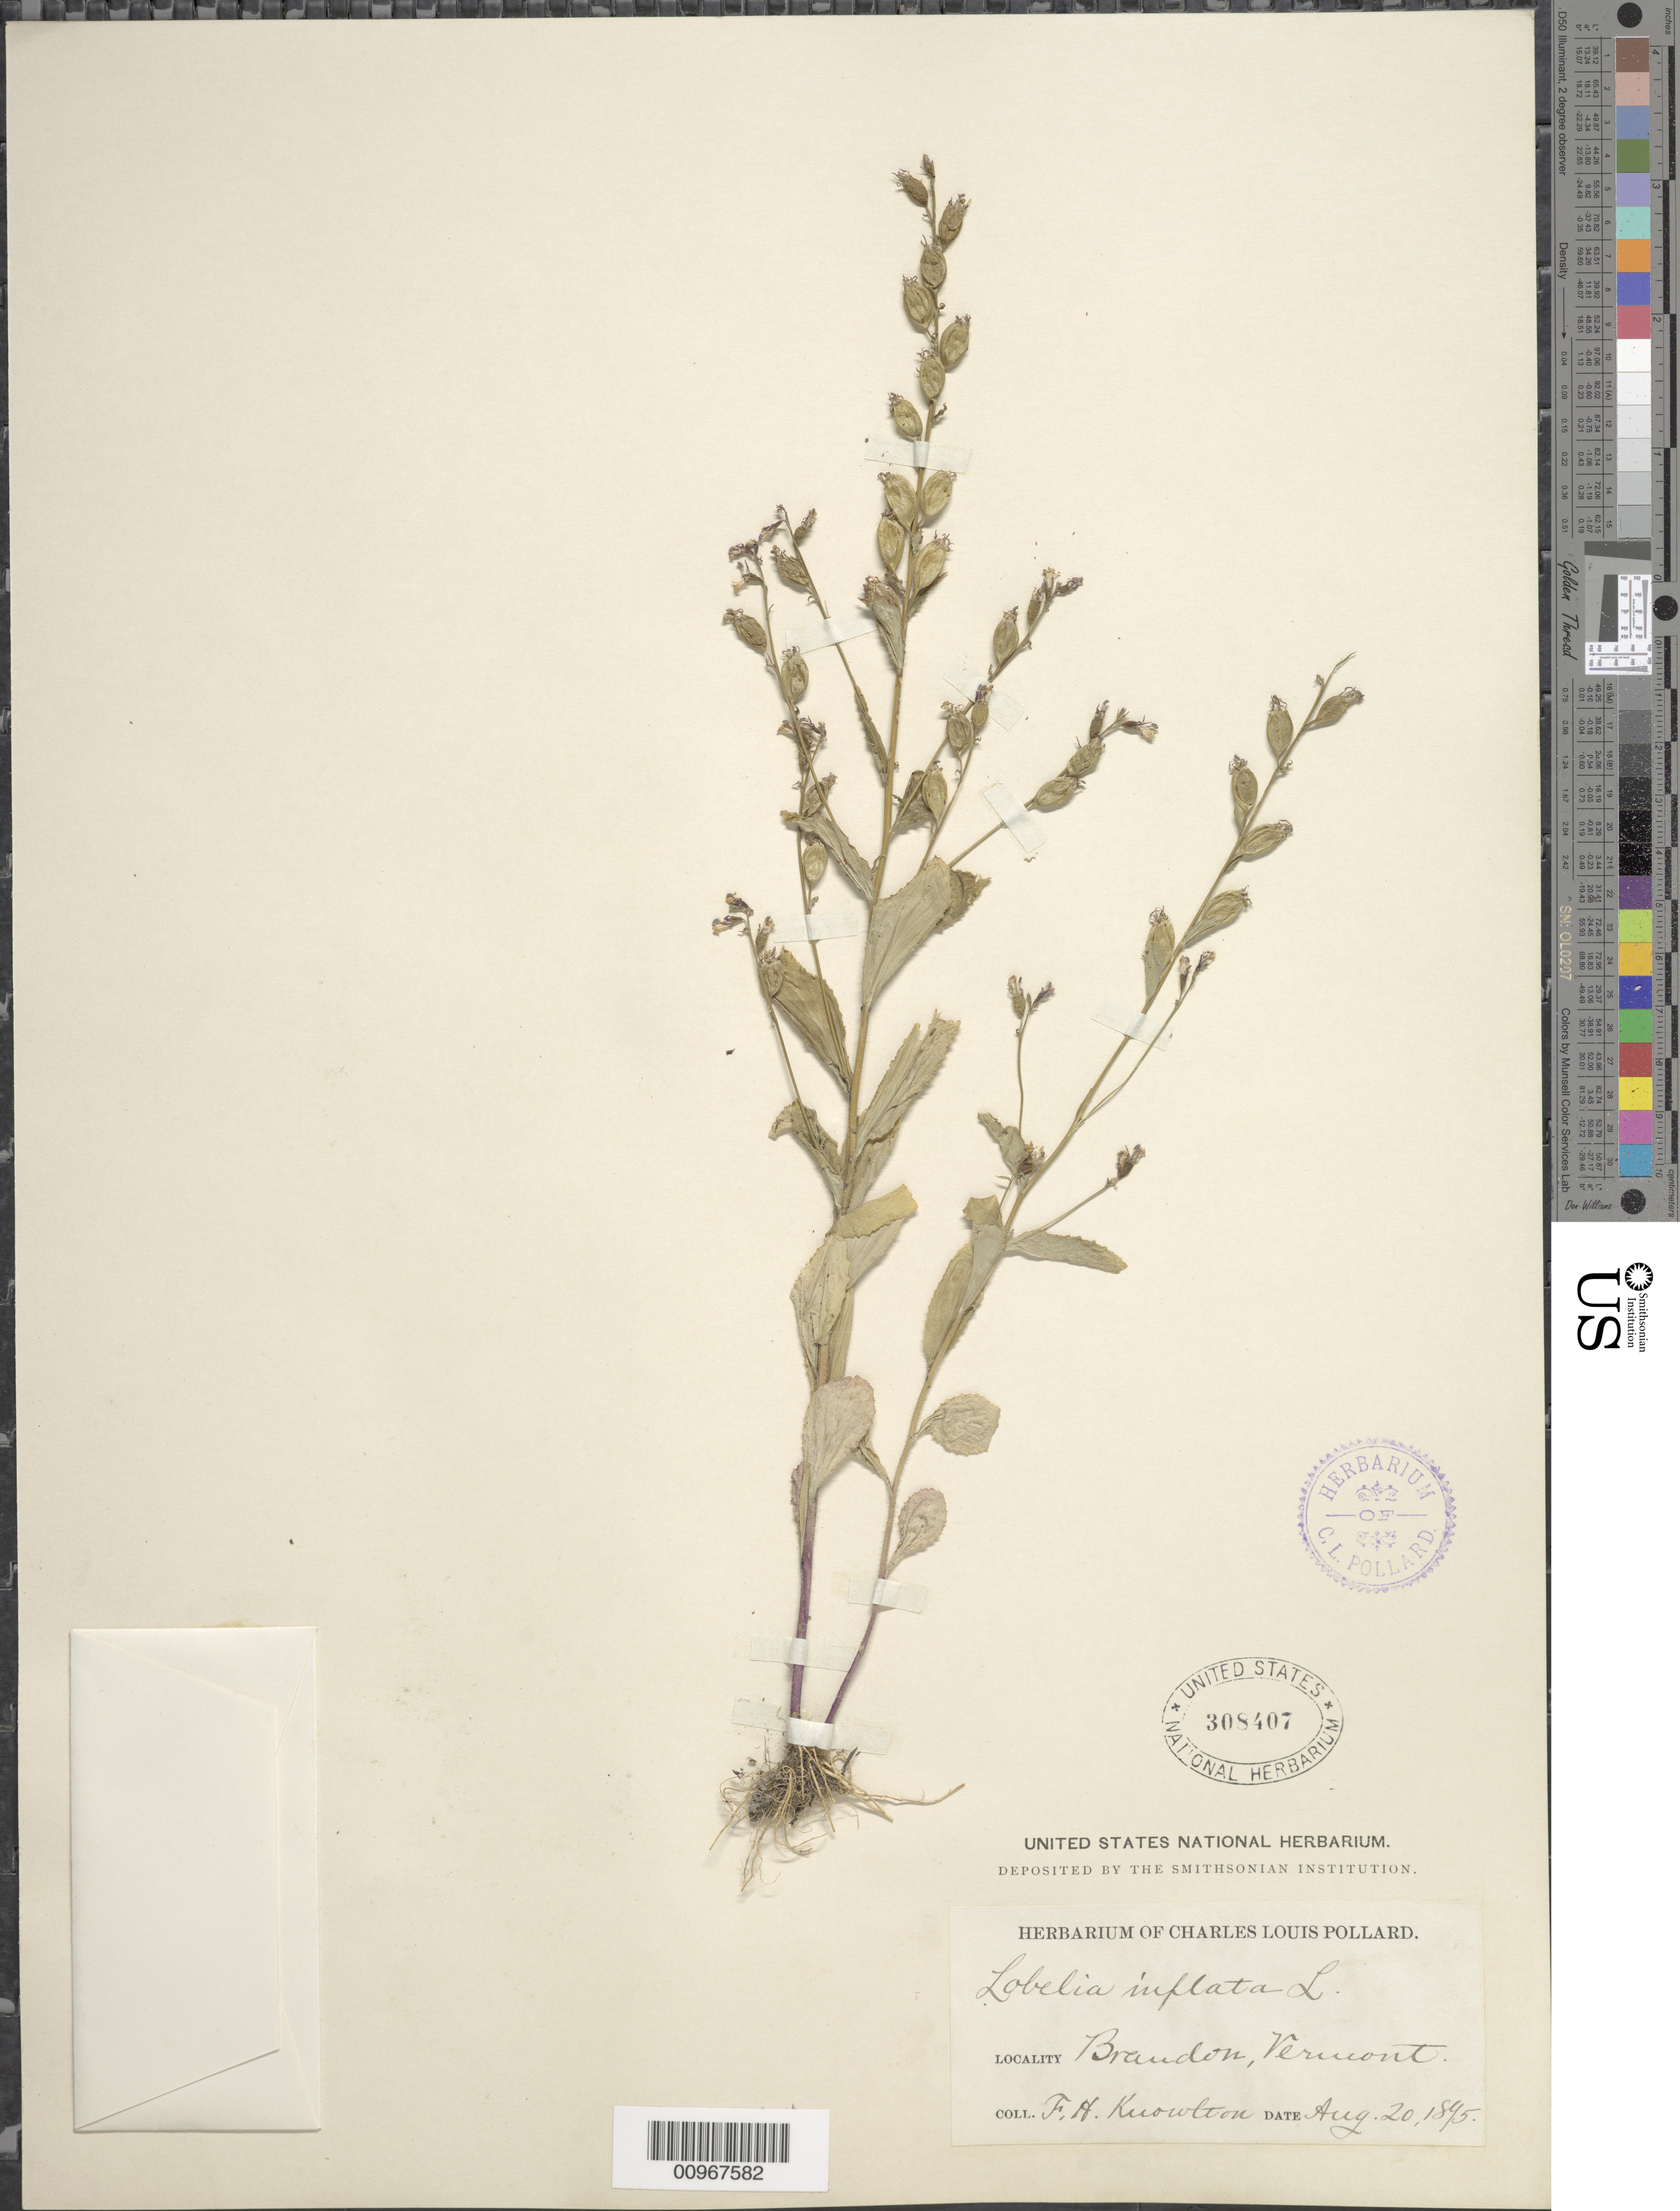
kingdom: Plantae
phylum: Tracheophyta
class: Magnoliopsida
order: Asterales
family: Campanulaceae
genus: Lobelia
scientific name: Lobelia inflata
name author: L.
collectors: F. H. Knowlton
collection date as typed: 20 Aug 1895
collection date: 1895-08-20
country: United States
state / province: Vermont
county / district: Rutland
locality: Brandon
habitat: fields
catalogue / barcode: US 308407